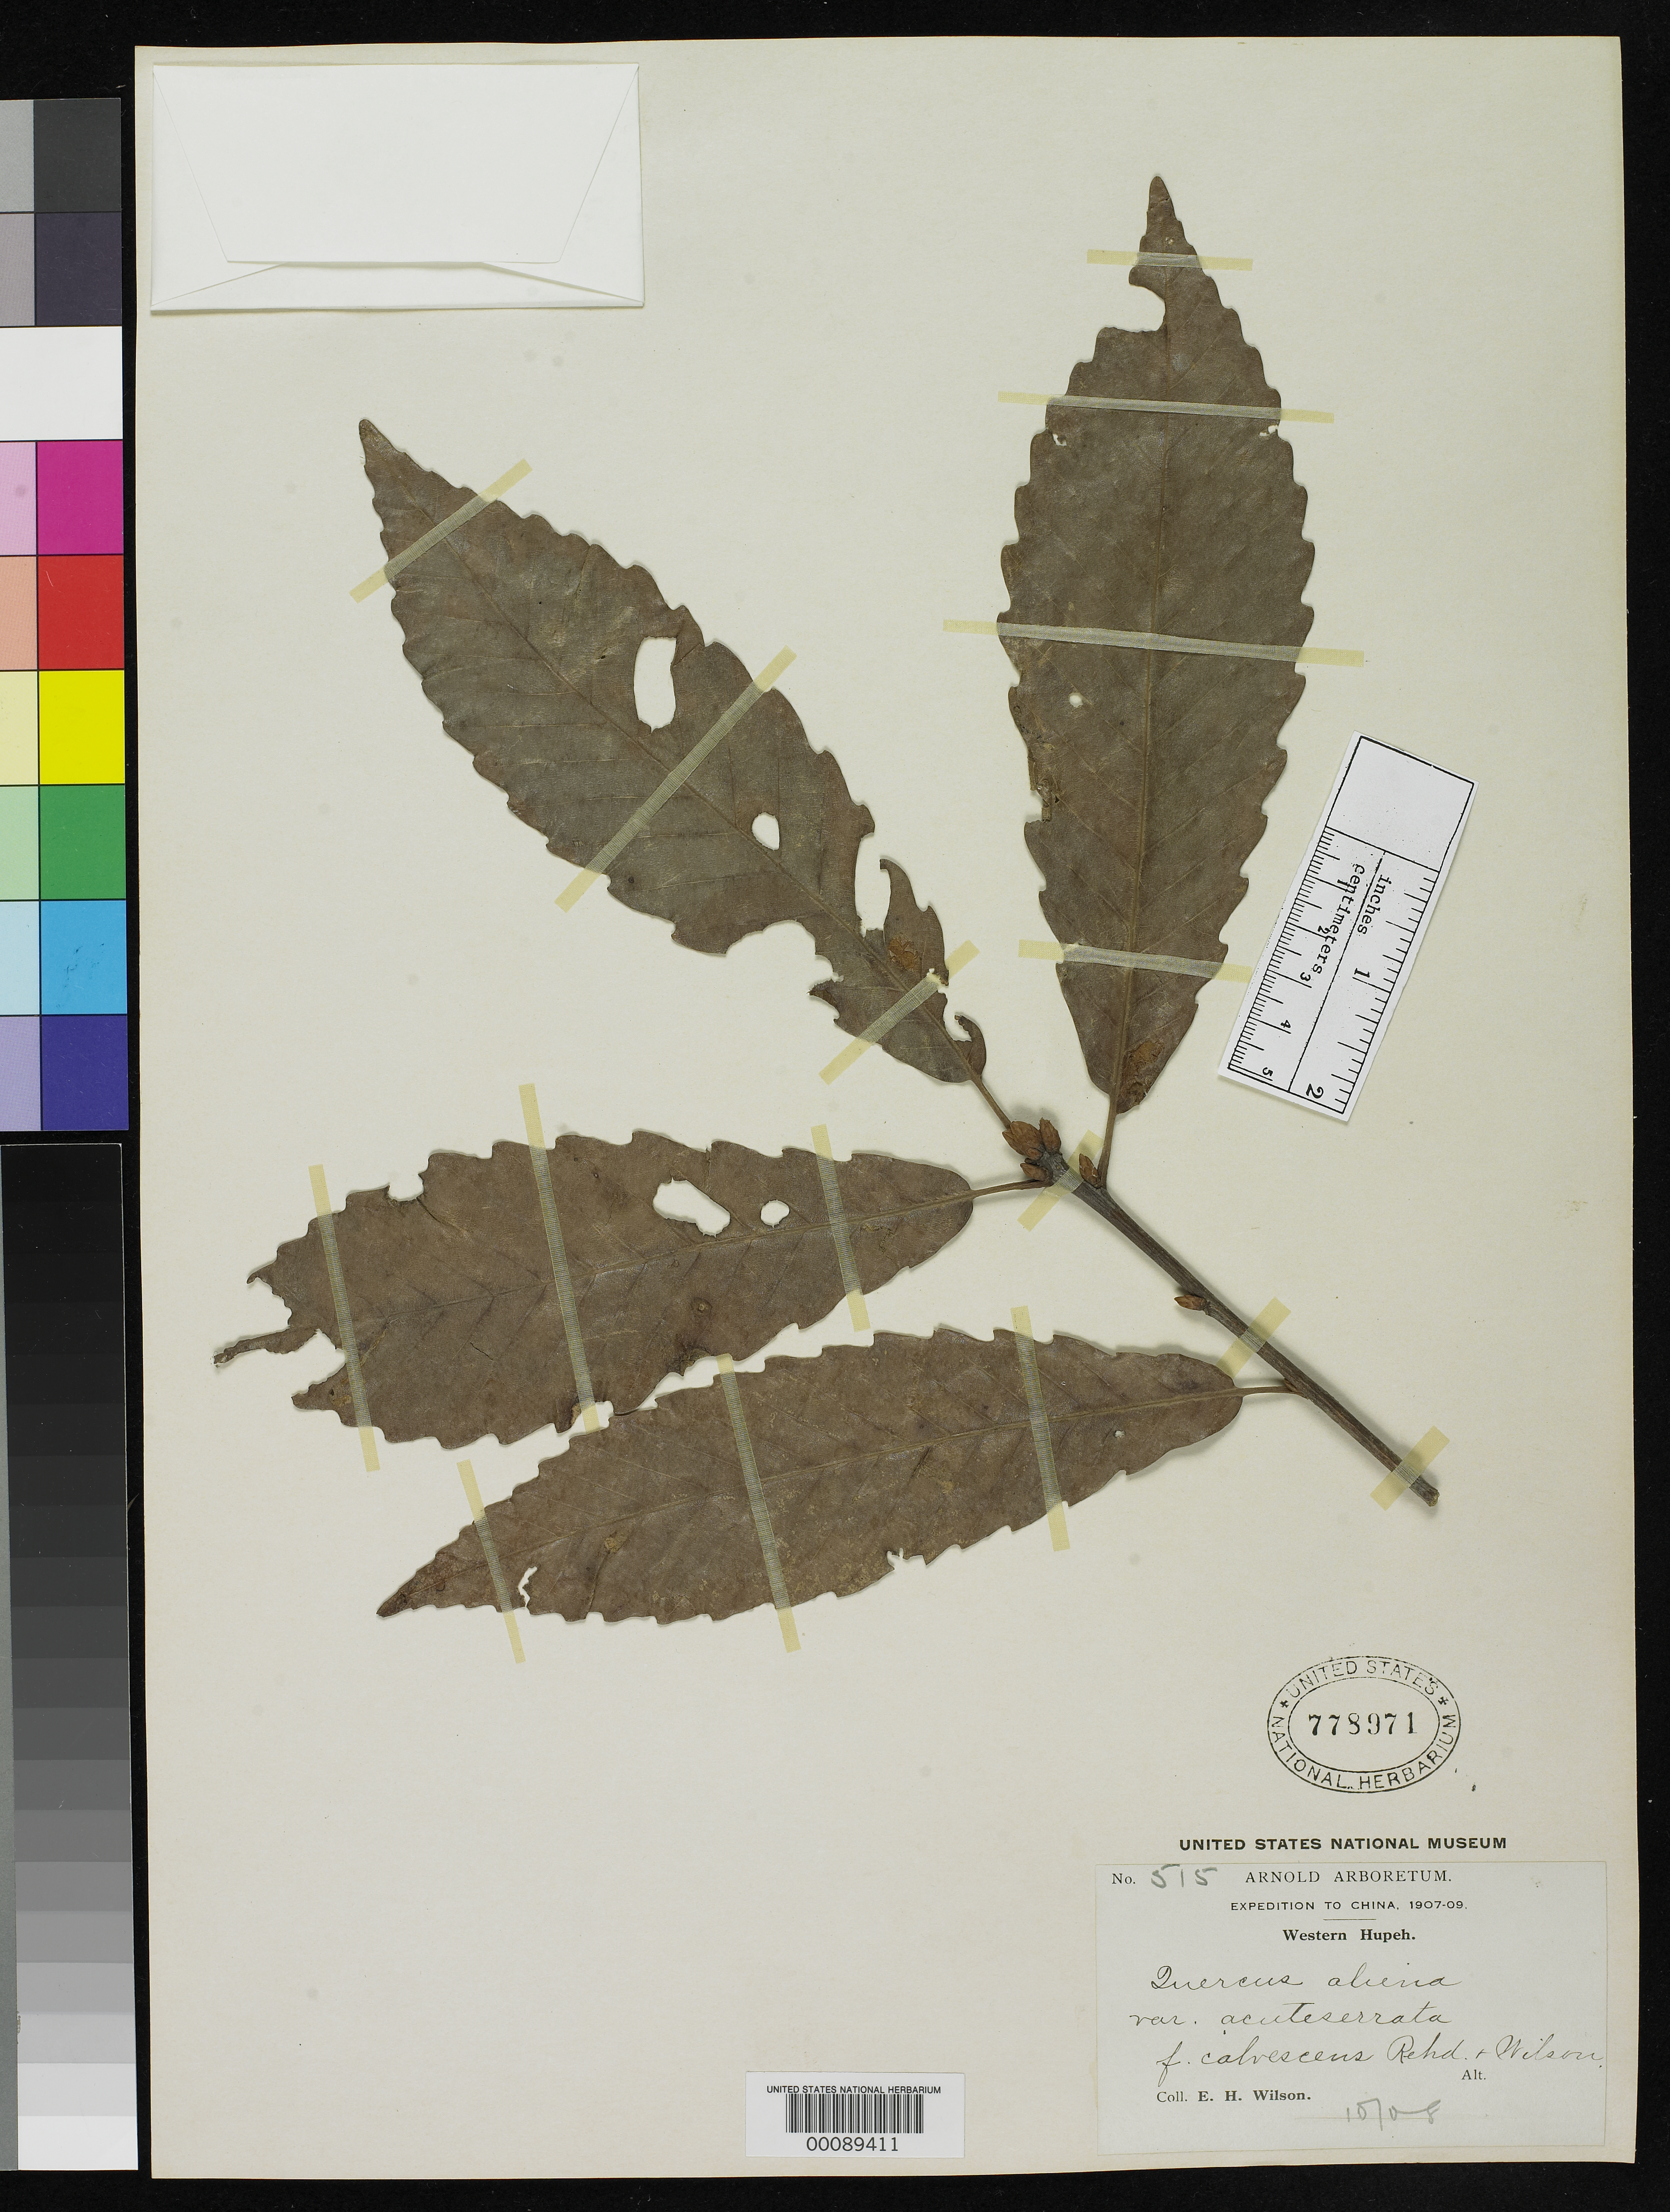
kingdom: Plantae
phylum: Tracheophyta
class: Magnoliopsida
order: Fagales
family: Fagaceae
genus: Quercus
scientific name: Quercus aliena f. calvescens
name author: Rehder & E.H. Wilson in Sarg.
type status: Isotype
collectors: E. H. Wilson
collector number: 515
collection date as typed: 31 May 1907 and -- Oct 1907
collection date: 1907-05-31,1907-10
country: China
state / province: Hubei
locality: Fang Hsien.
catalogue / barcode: US 778971